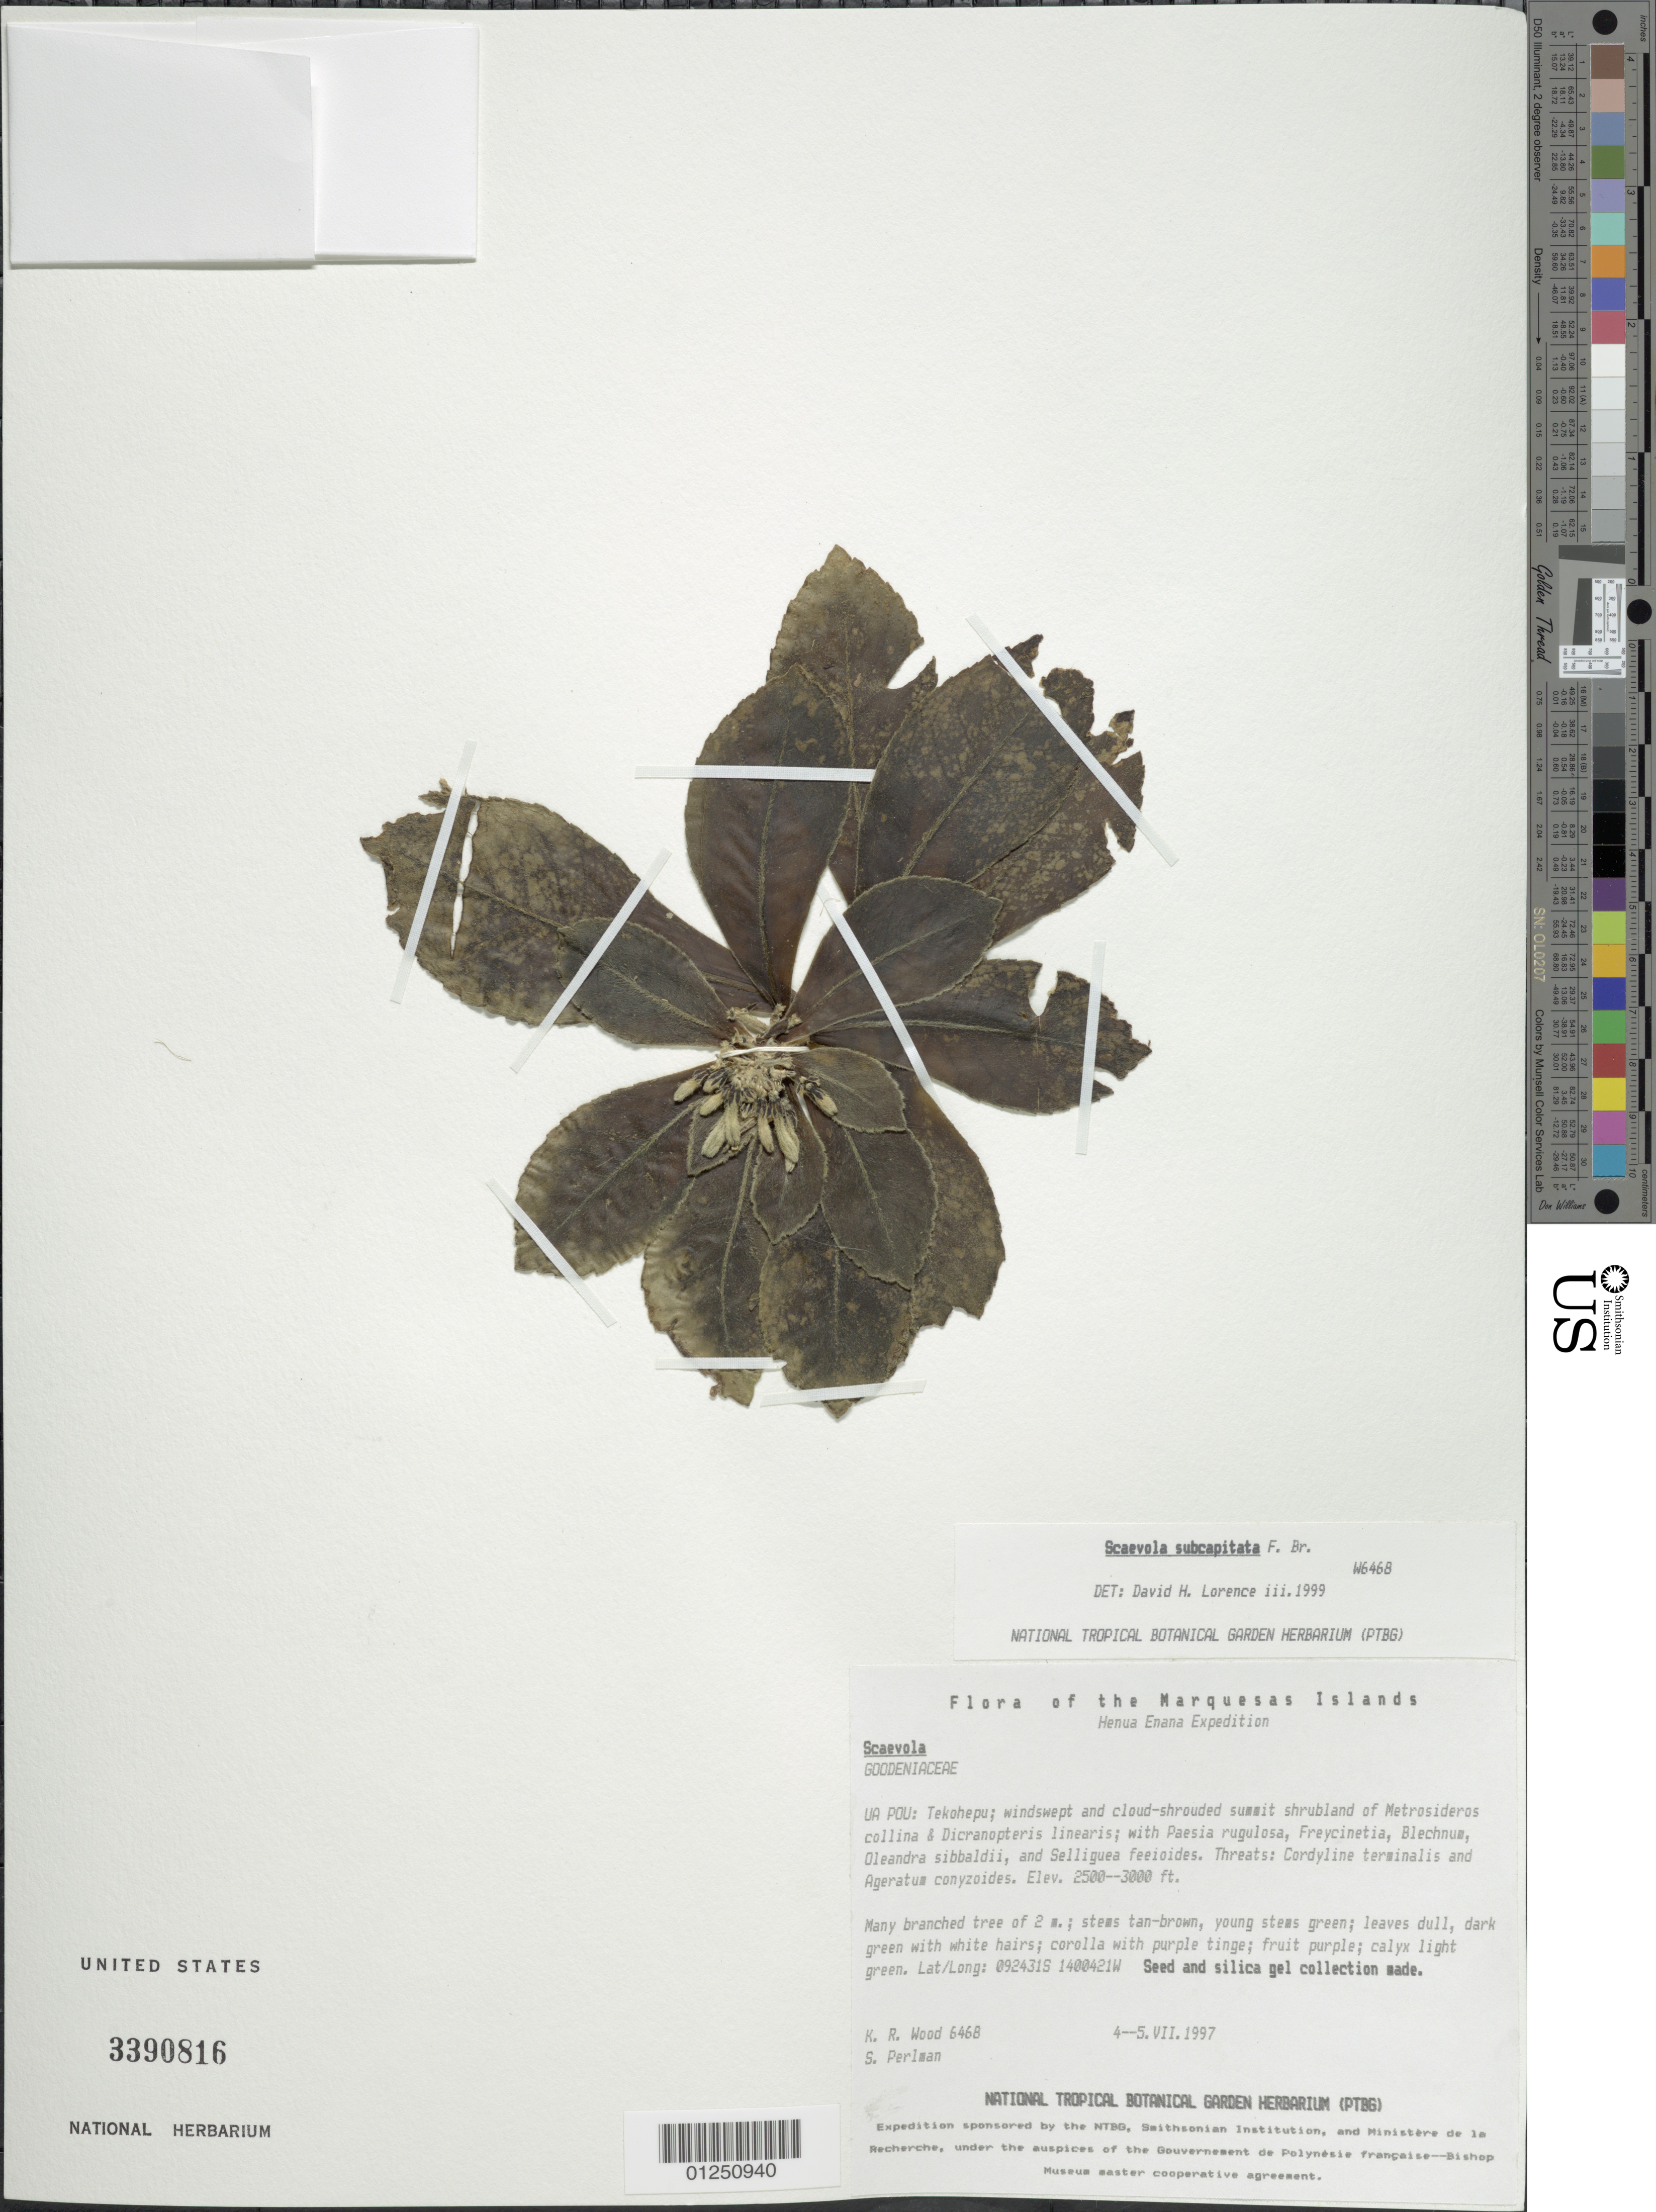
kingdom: Plantae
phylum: Tracheophyta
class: Magnoliopsida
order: Asterales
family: Goodeniaceae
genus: Scaevola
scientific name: Scaevola subcapitata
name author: F. Br.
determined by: Lorence, David H., (PTBG), National Tropical Botanical Garden (UNITED STATES)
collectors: K. R. Wood & S. P. Perlman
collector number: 6468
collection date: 1997-07-04/1997-07-05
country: French Polynesia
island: Ua Pou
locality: Tekohepo, summit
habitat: Shrubland of Metrosideros collina - Dicranopteris linearis; windswept and cloud shrouded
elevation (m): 762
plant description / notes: Cordyline terminalis, Ageratum conyzoides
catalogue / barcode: US 3390816